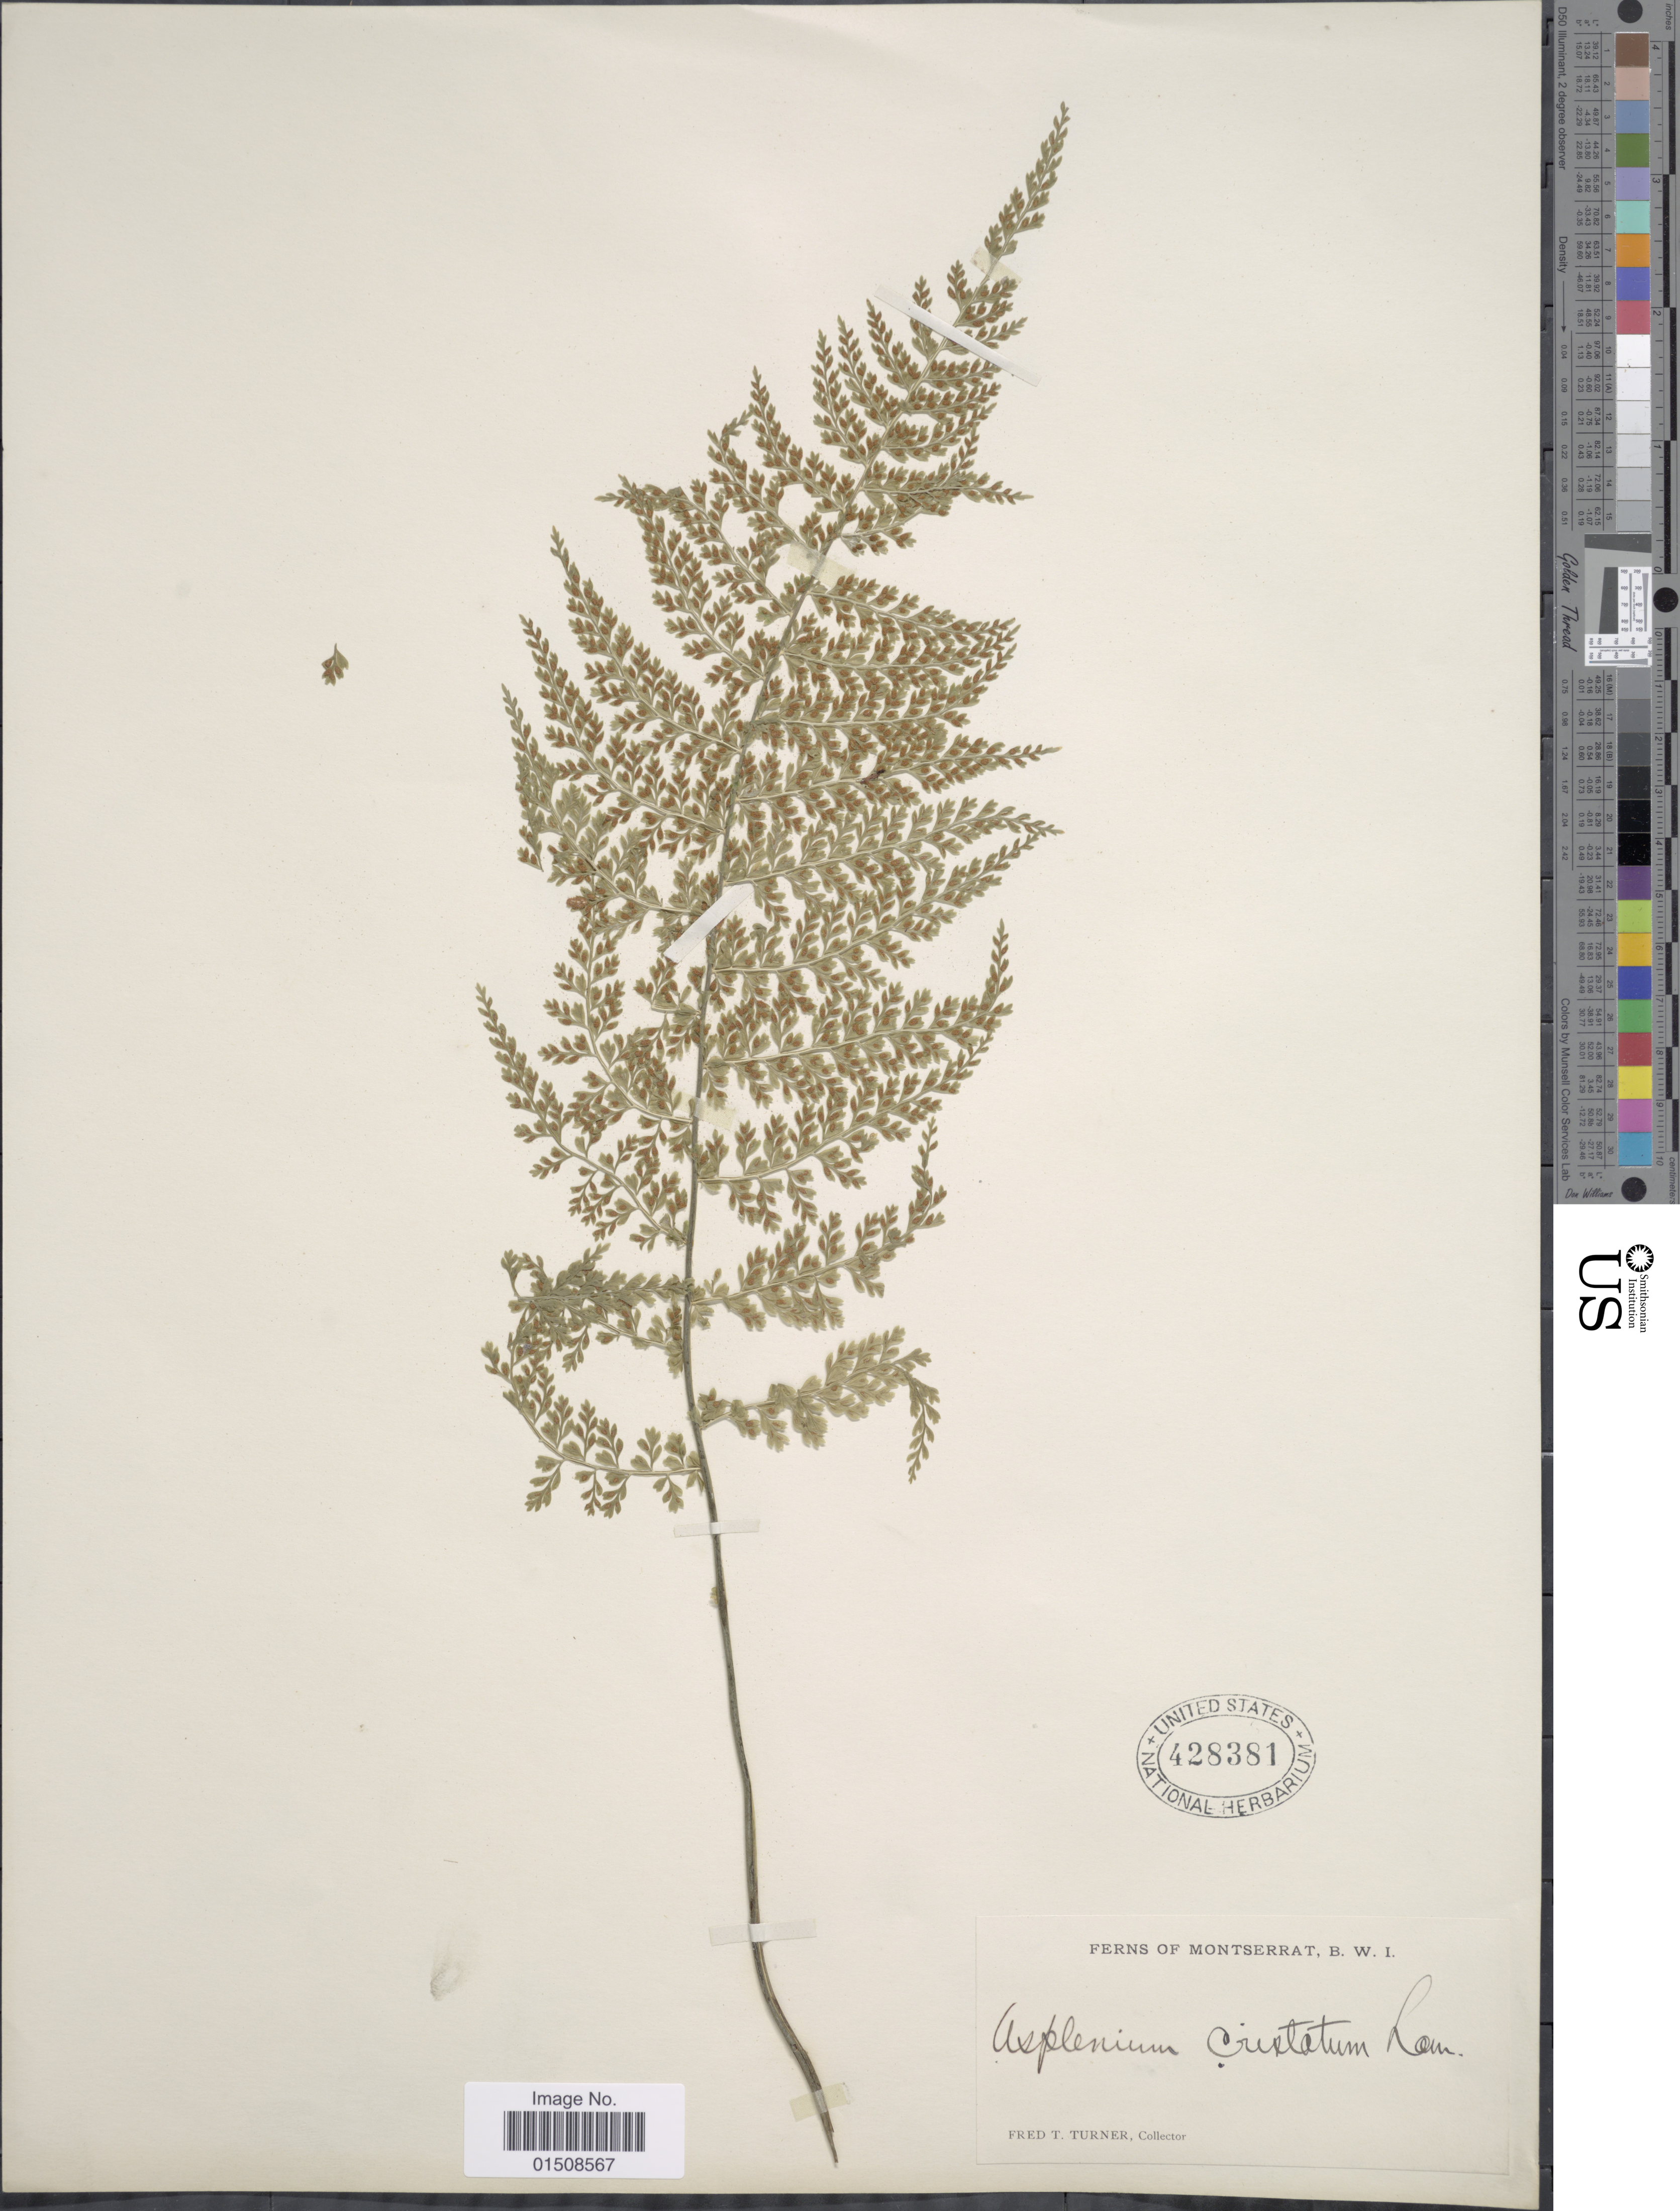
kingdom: Plantae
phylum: Tracheophyta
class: Polypodiopsida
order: Polypodiales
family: Aspleniaceae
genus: Asplenium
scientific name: Asplenium cristatum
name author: Lam.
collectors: F. T. Turner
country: Montserrat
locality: B. W. I.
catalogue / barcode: US 428381